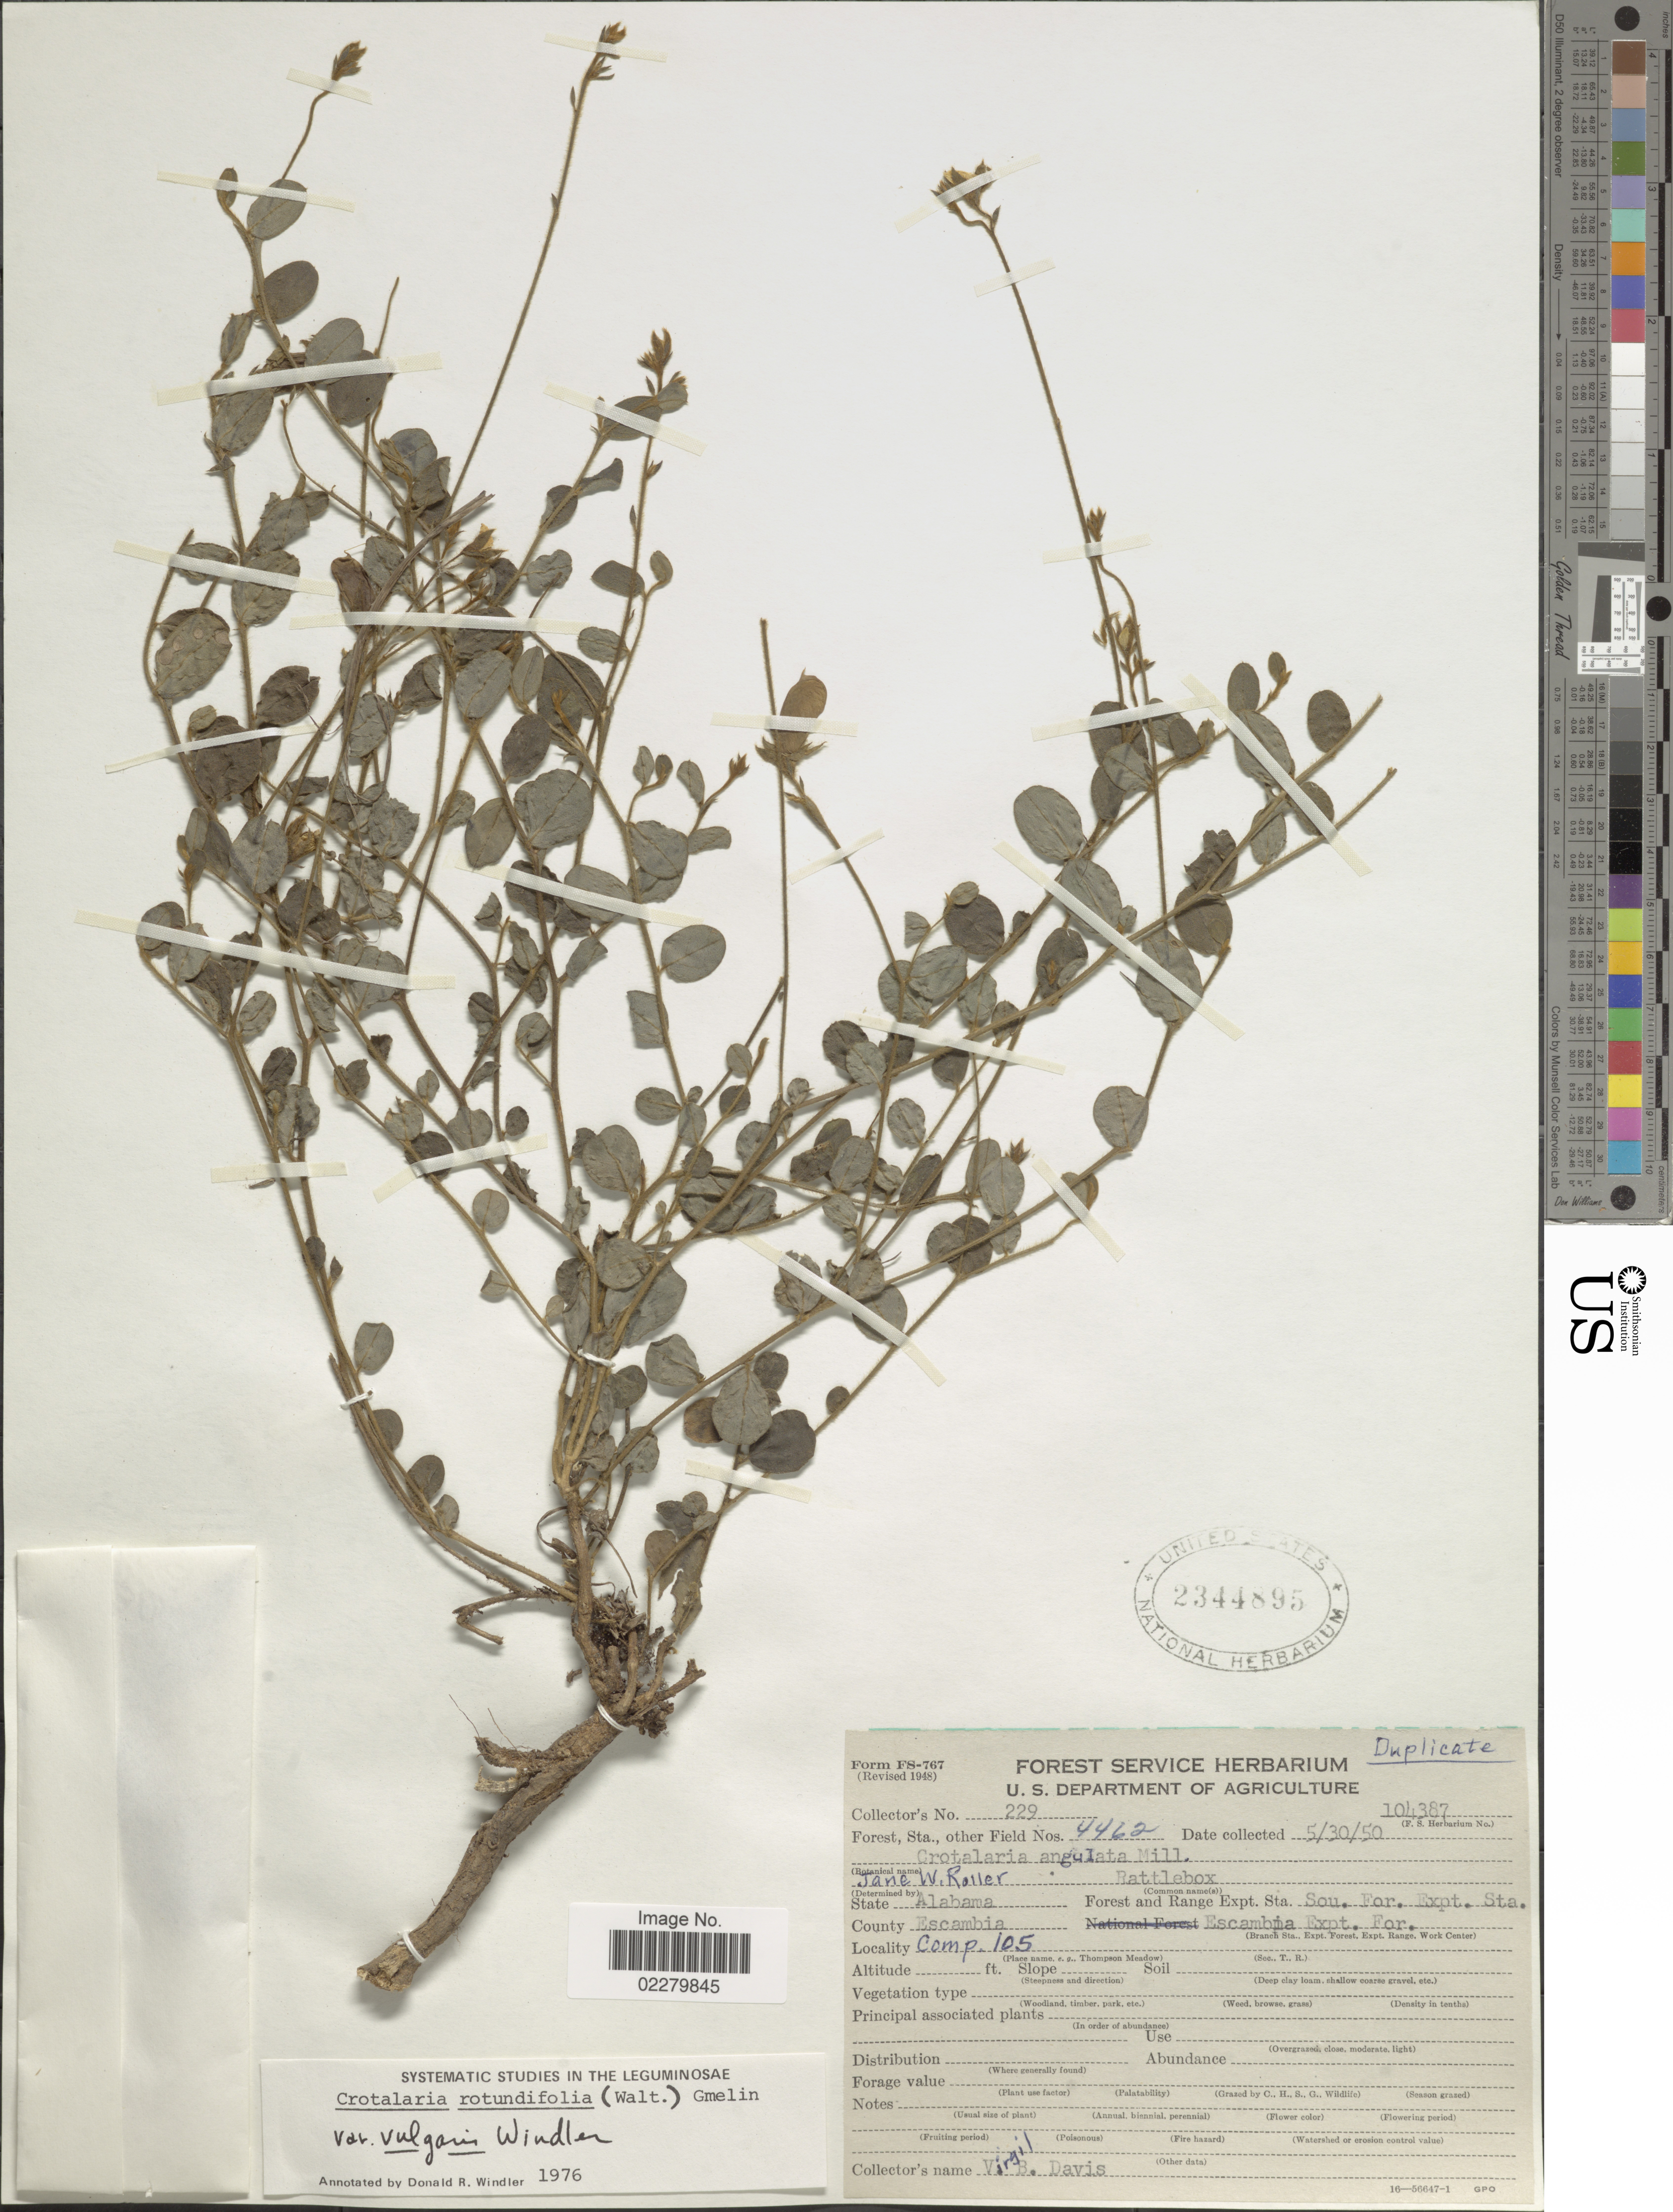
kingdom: Plantae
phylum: Tracheophyta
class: Magnoliopsida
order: Fabales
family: Fabaceae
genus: Crotalaria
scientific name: Crotalaria rotundifolia var. vulgaris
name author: Windler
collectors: V. David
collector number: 229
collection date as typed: Transcribed d/m/y: 30/5/50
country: United States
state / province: Alabama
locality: Sou. For. Expt. Sta. Escambia. Escambia Expt. For. Comp 105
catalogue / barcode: US 2344895